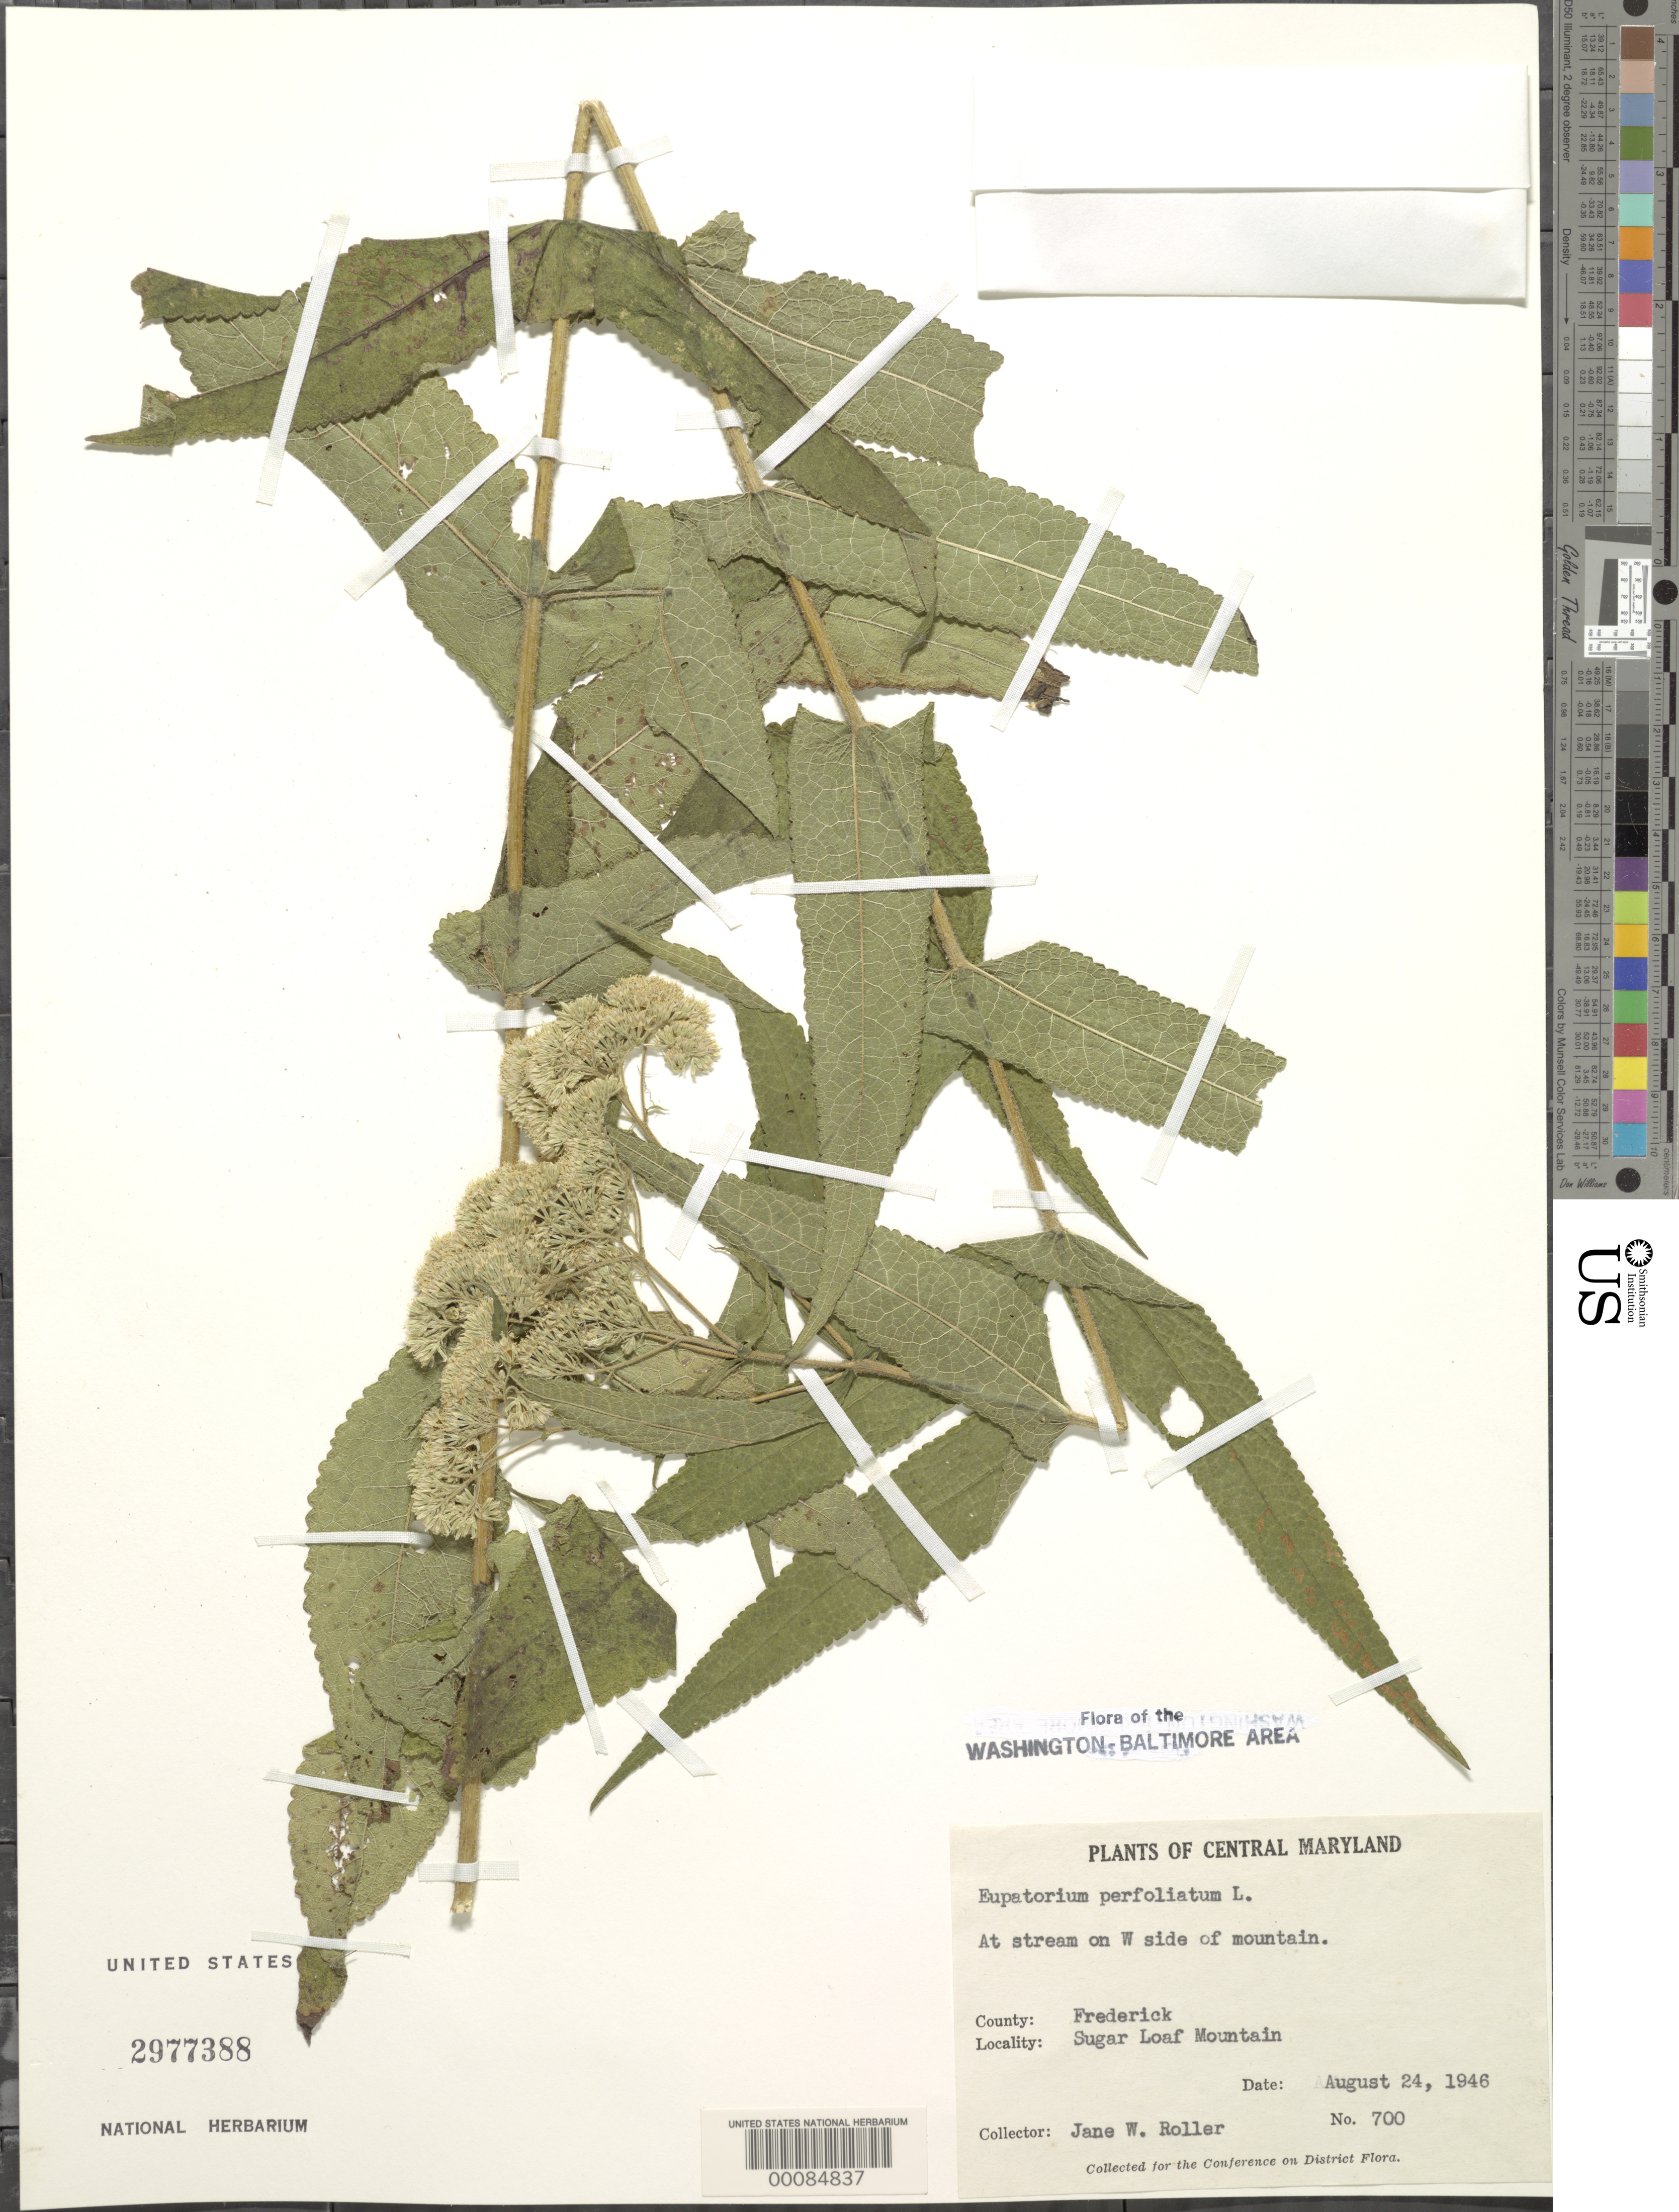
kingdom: Plantae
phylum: Tracheophyta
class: Magnoliopsida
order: Asterales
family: Asteraceae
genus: Eupatorium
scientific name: Eupatorium perfoliatum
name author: L.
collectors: J. W. Roller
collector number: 700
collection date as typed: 24 Aug 1946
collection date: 1946-08-24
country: United States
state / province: Maryland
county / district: Frederick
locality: West side of Sugar Loaf Mountain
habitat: Stream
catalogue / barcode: US 2977388